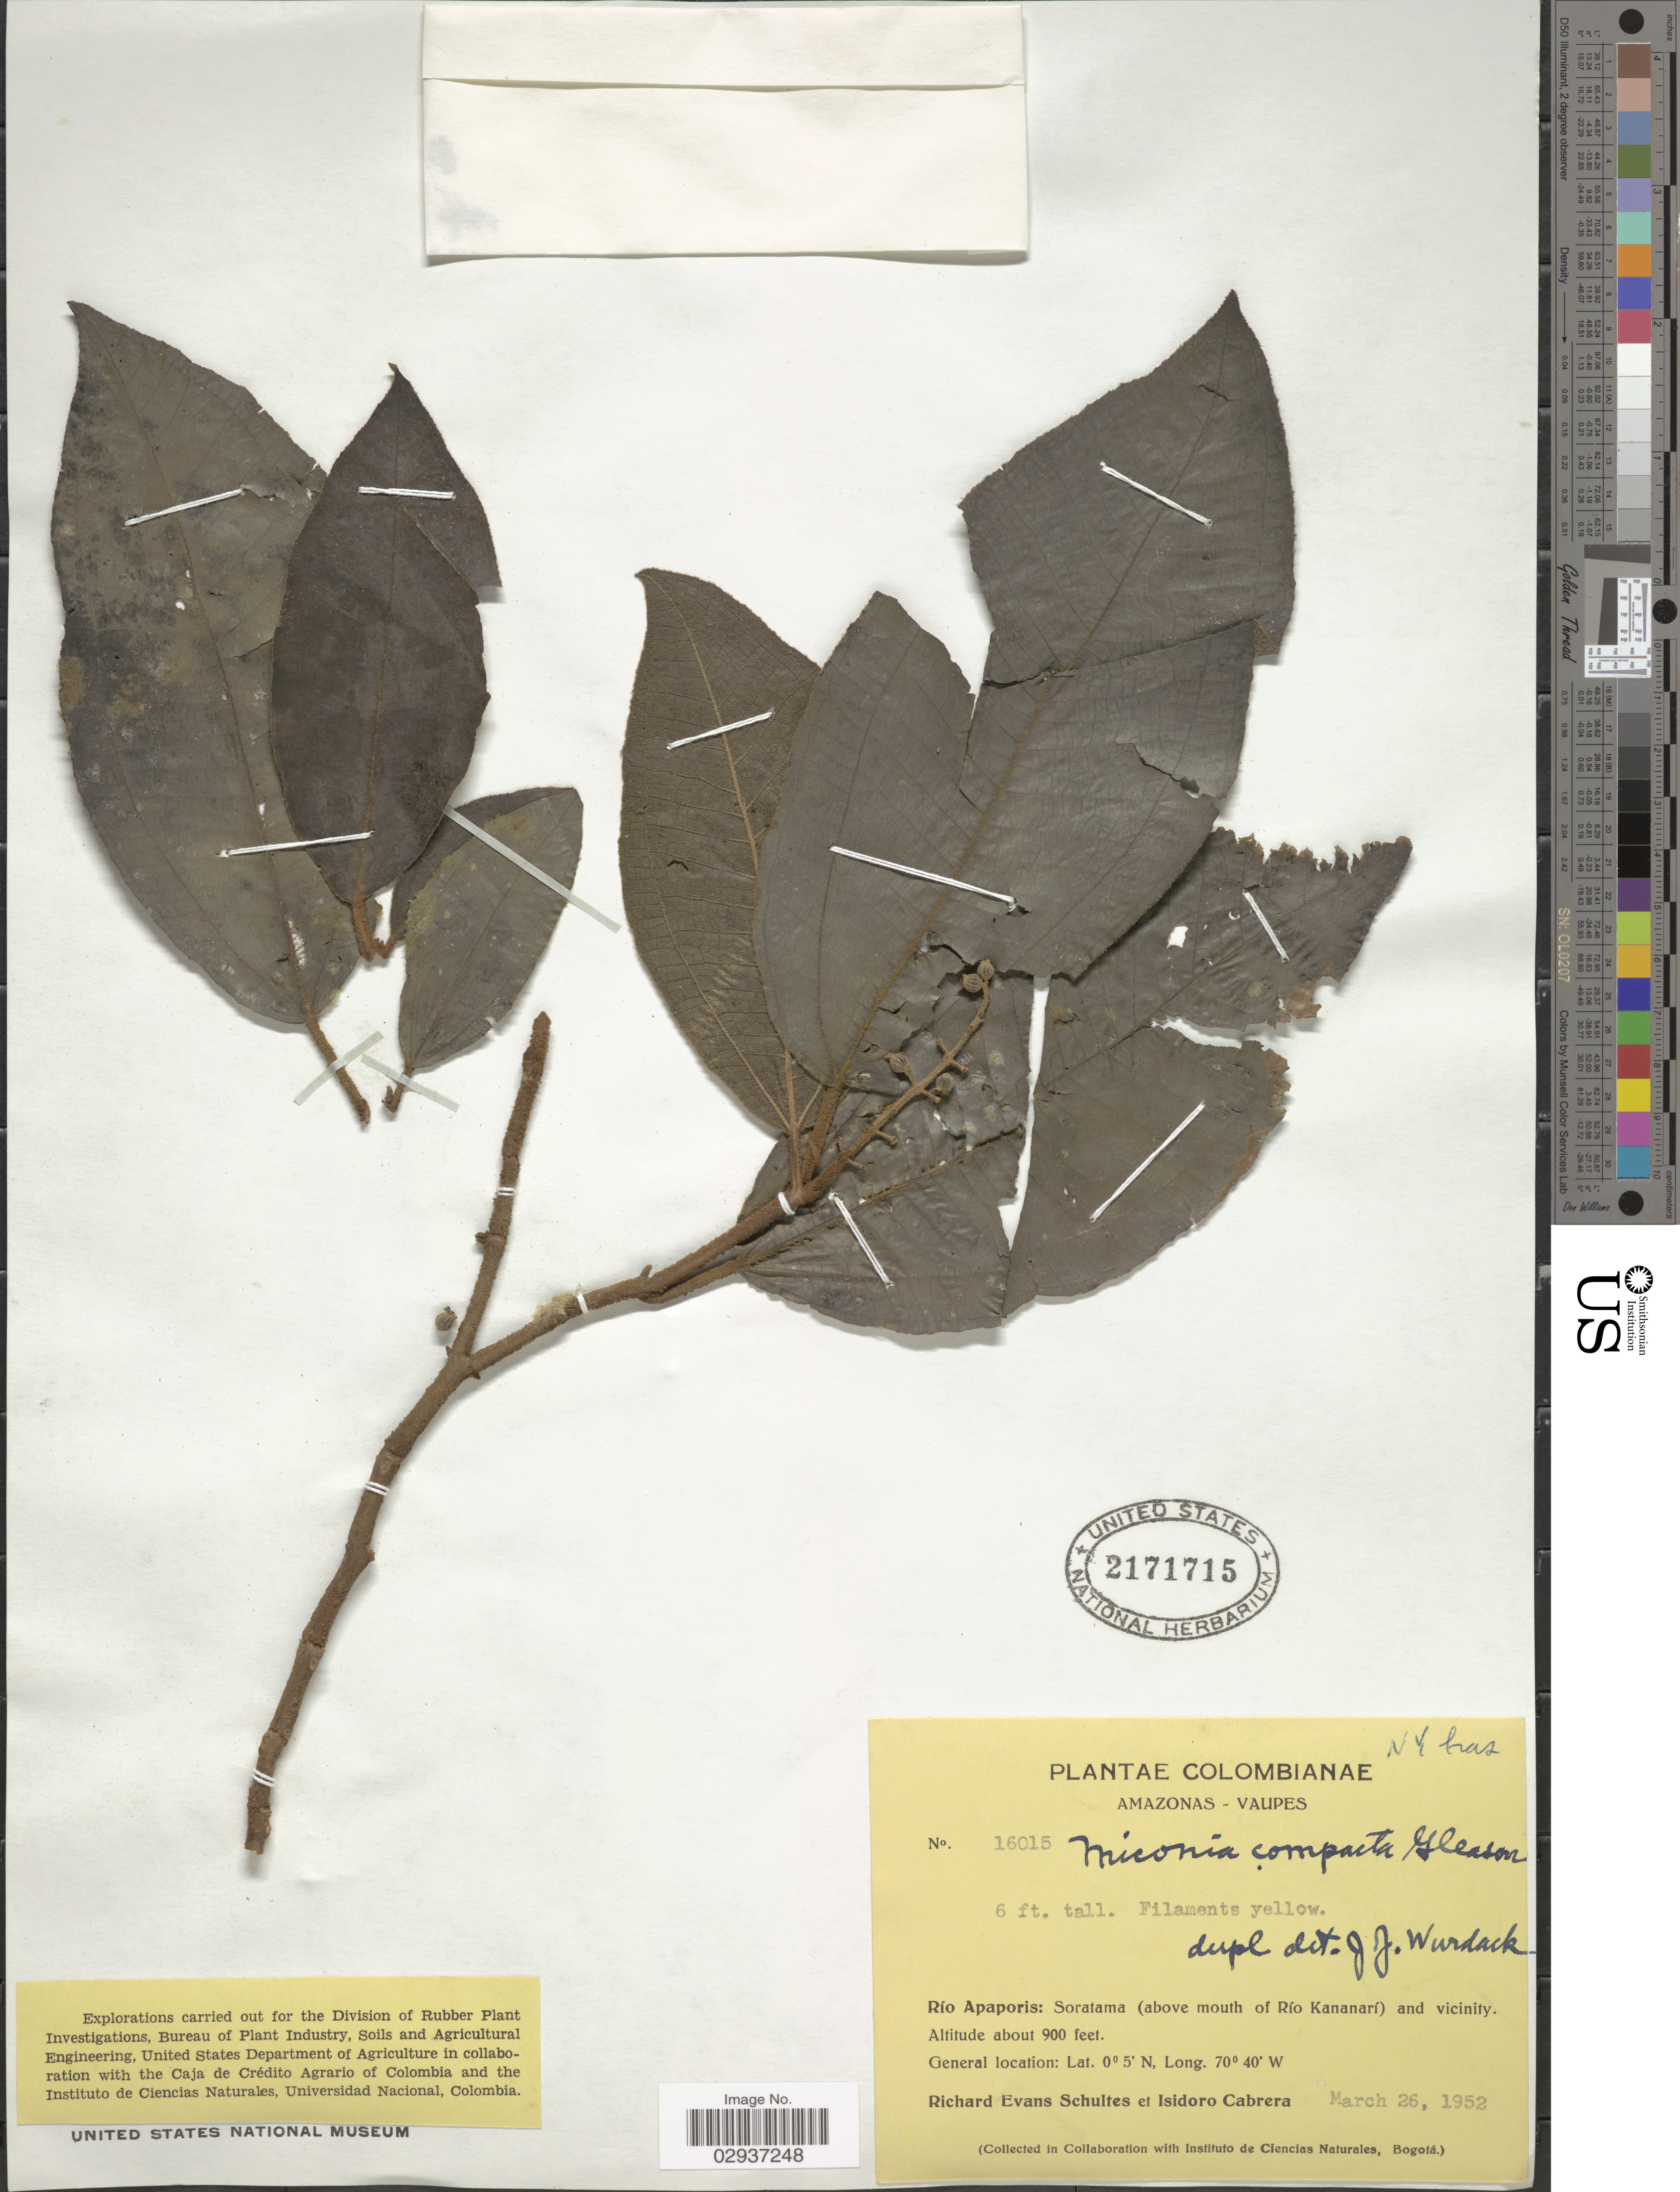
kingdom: Plantae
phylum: Tracheophyta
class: Magnoliopsida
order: Myrtales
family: Melastomataceae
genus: Miconia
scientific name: Miconia carassana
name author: Cogn.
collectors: R. E. Schultes & I. Cabrera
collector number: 16015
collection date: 1952-03-26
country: Colombia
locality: Amazonas-Vaupes. Río Apaporis: Soratama (above mouth of Río Kananarí) and vicinity.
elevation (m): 274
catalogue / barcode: US 2171715